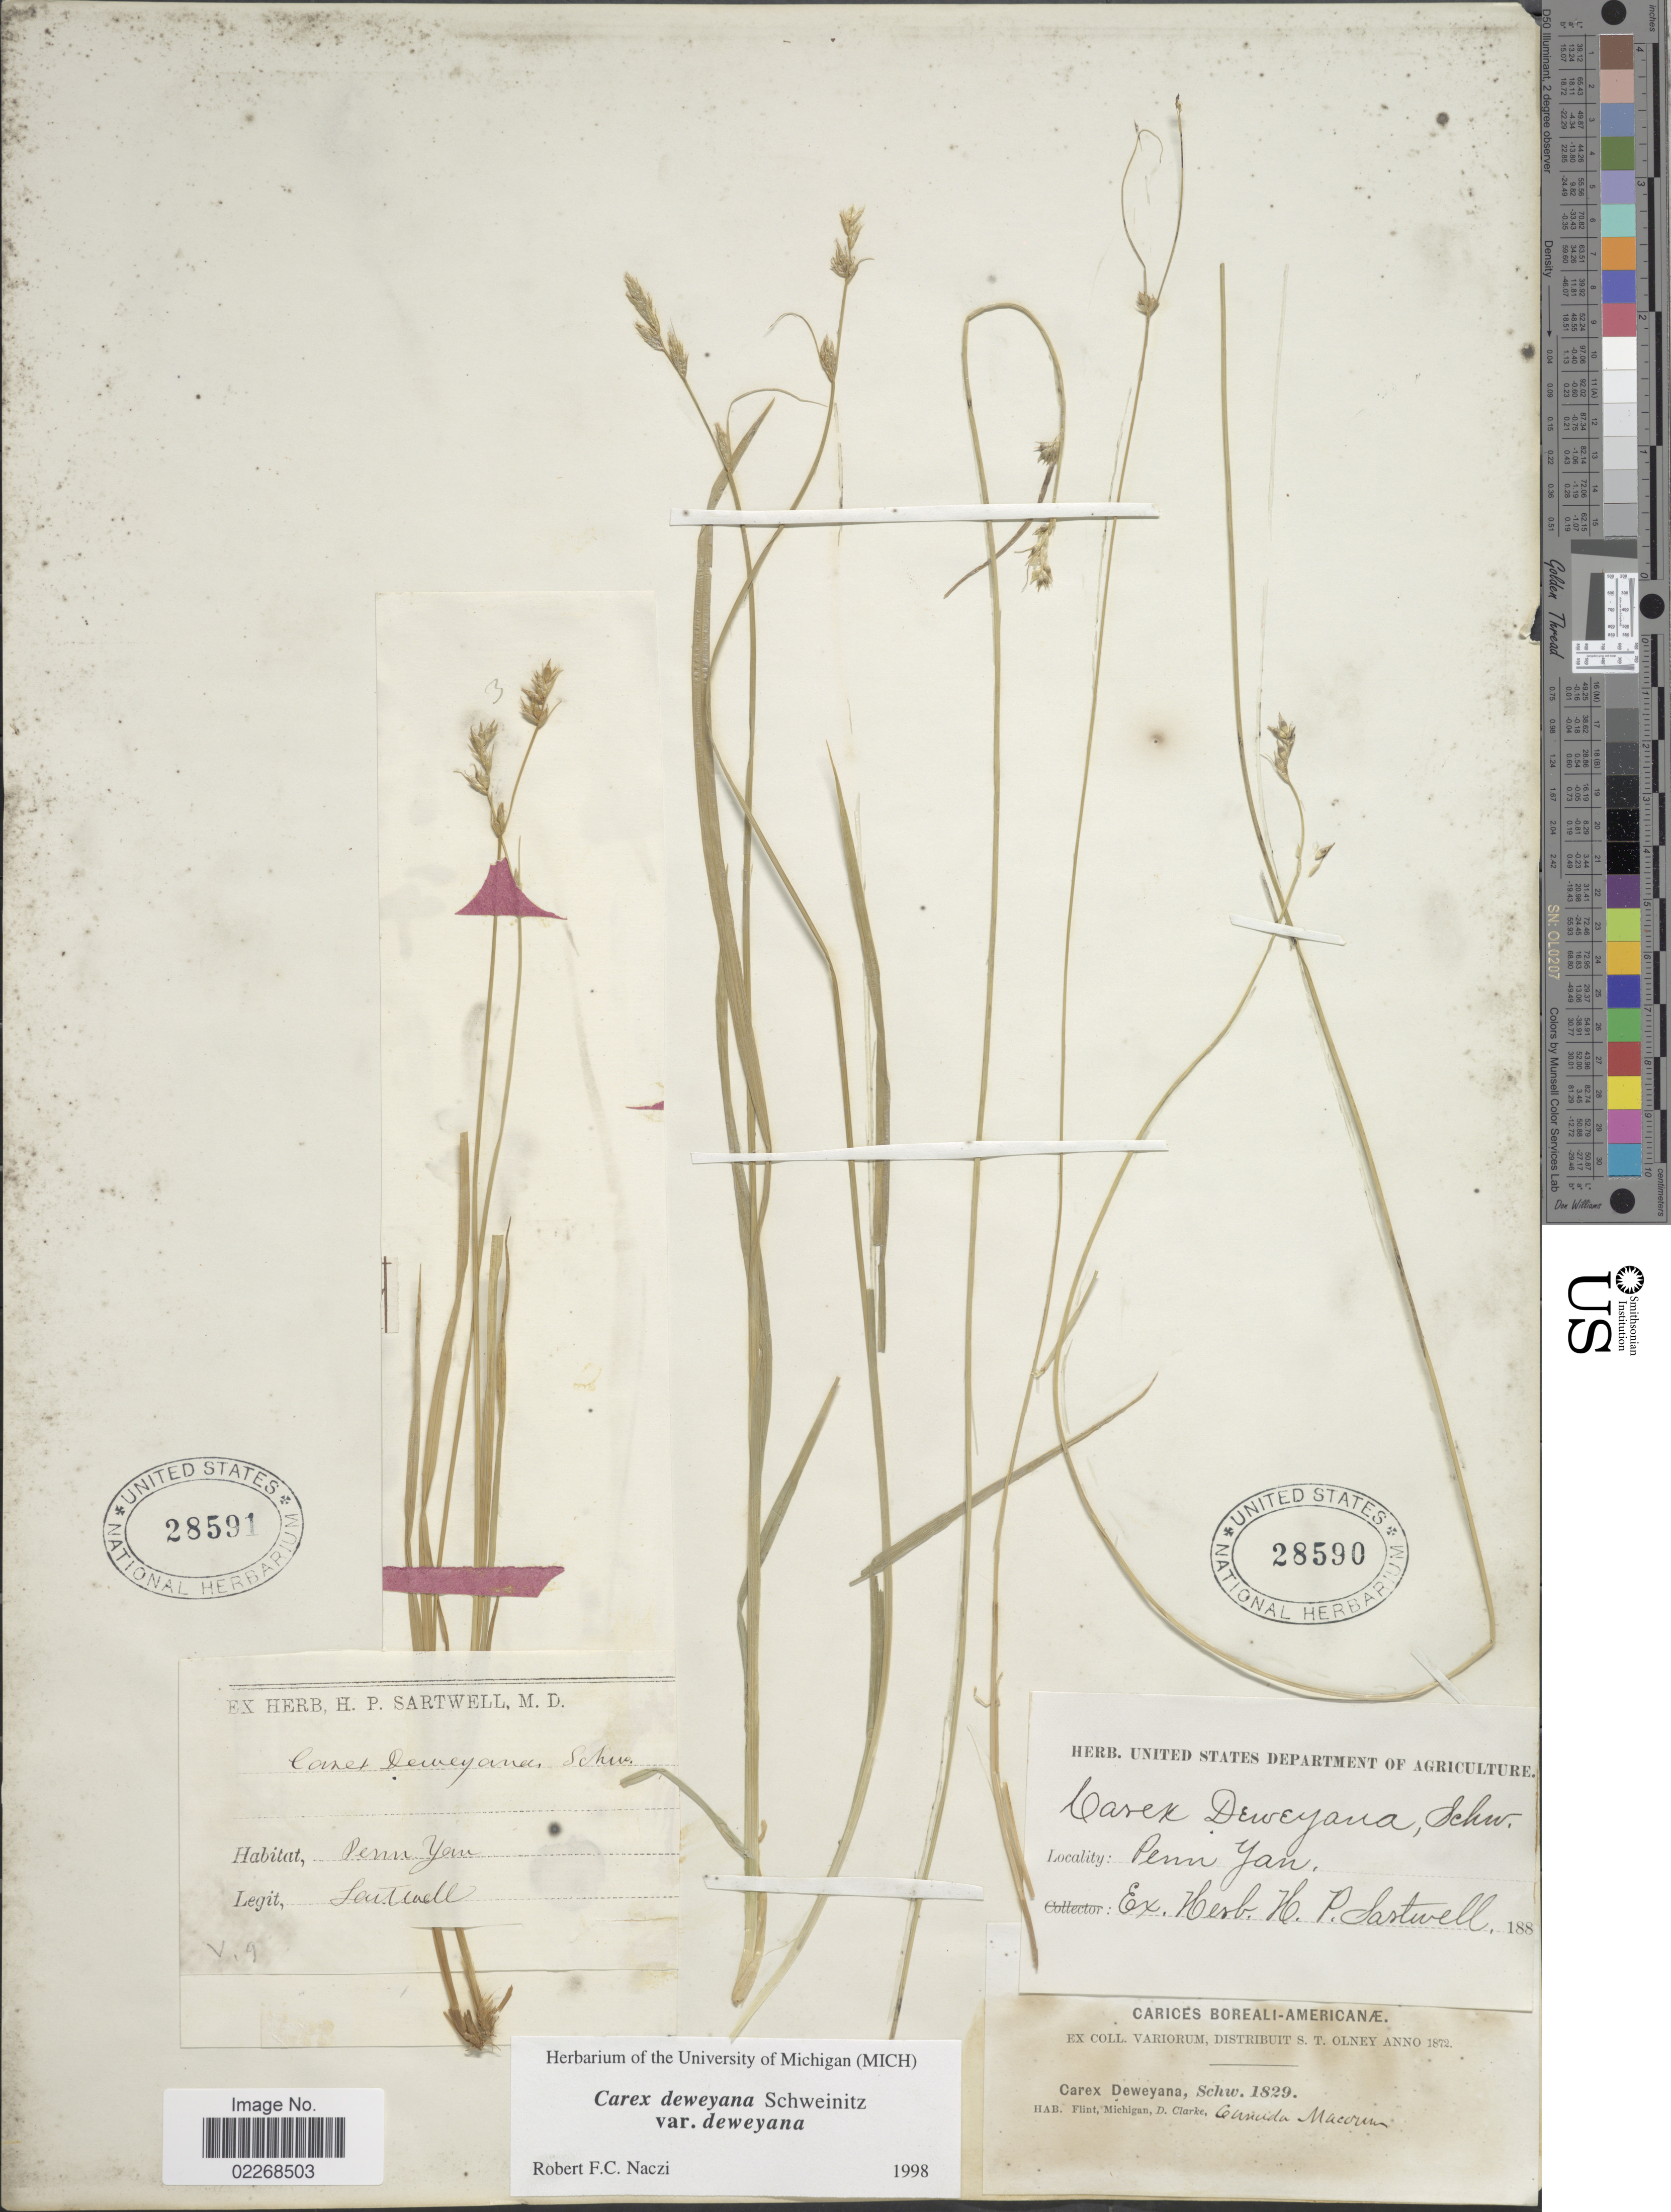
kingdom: Plantae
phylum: Tracheophyta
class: Liliopsida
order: Poales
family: Cyperaceae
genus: Carex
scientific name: Carex deweyana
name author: Schwein.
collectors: Sartwell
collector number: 9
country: United States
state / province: New York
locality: Penn Yan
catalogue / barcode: US 28591-2